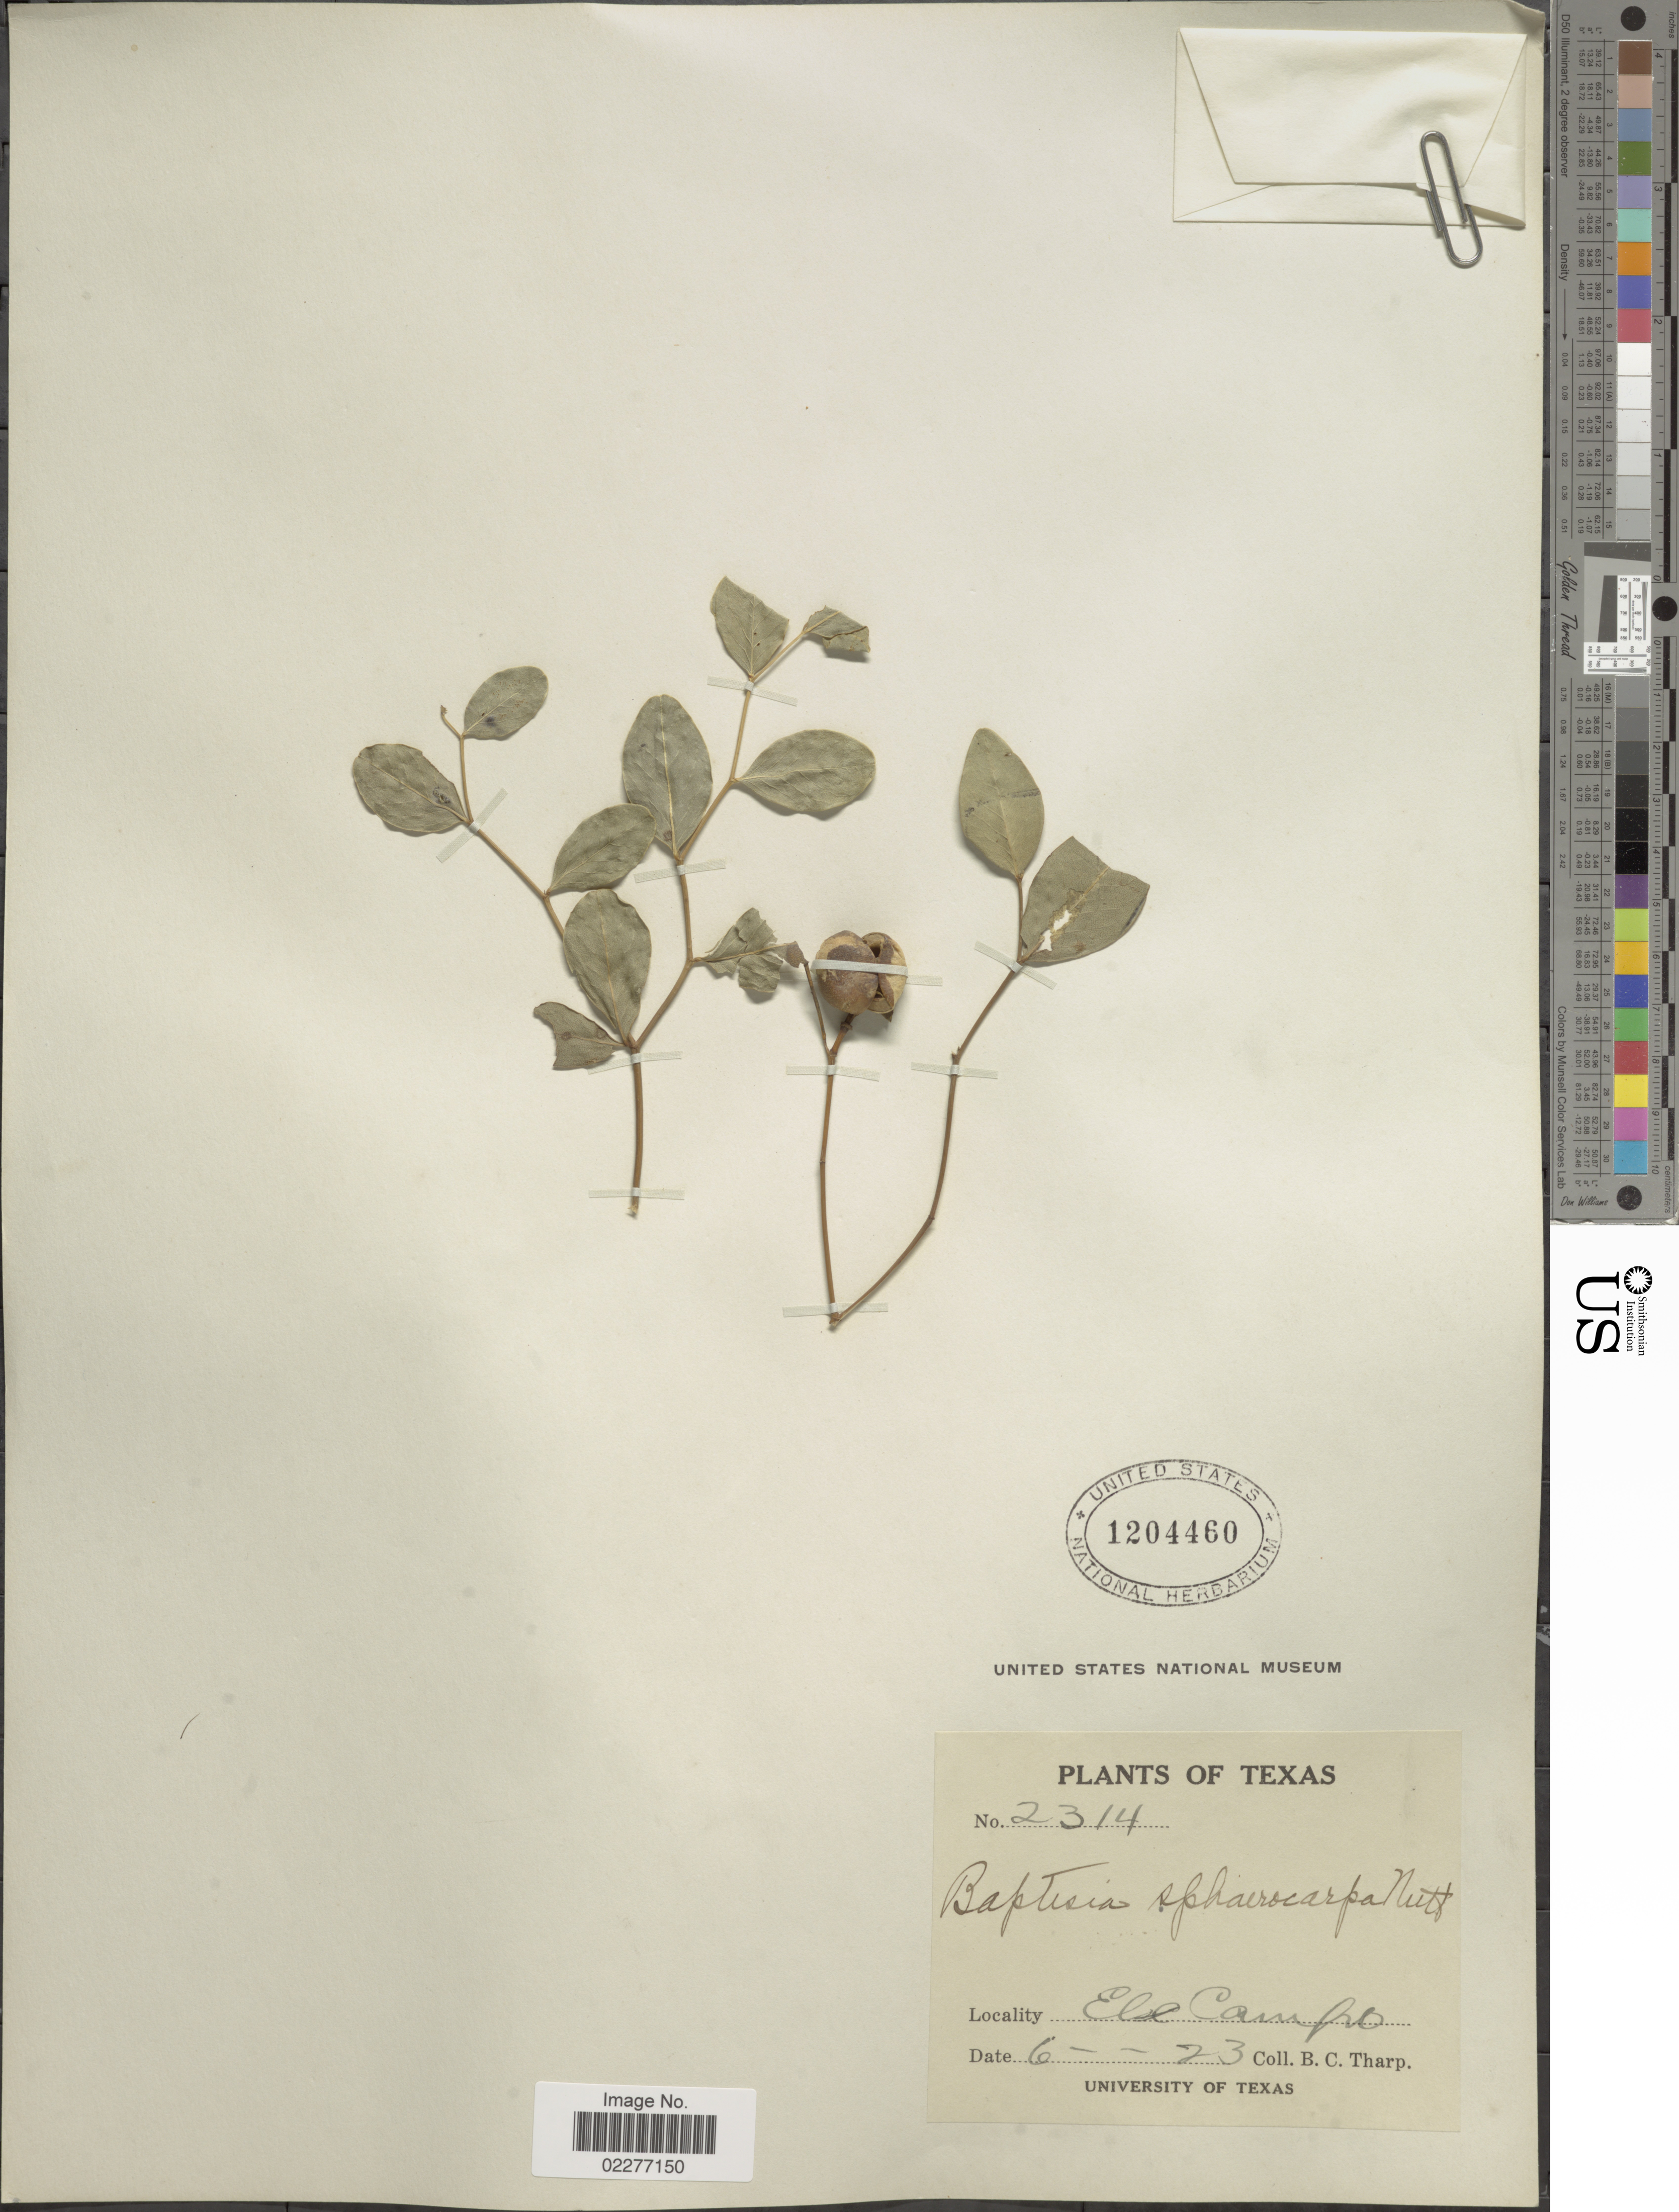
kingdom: Plantae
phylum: Tracheophyta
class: Magnoliopsida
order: Fabales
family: Fabaceae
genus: Baptisia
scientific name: Baptisia viridis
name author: Larisey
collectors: B. C. Tharp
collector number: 2314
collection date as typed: Transcribed d/m/y: 6//23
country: United States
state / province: Texas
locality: El Campo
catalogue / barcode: US 1204460